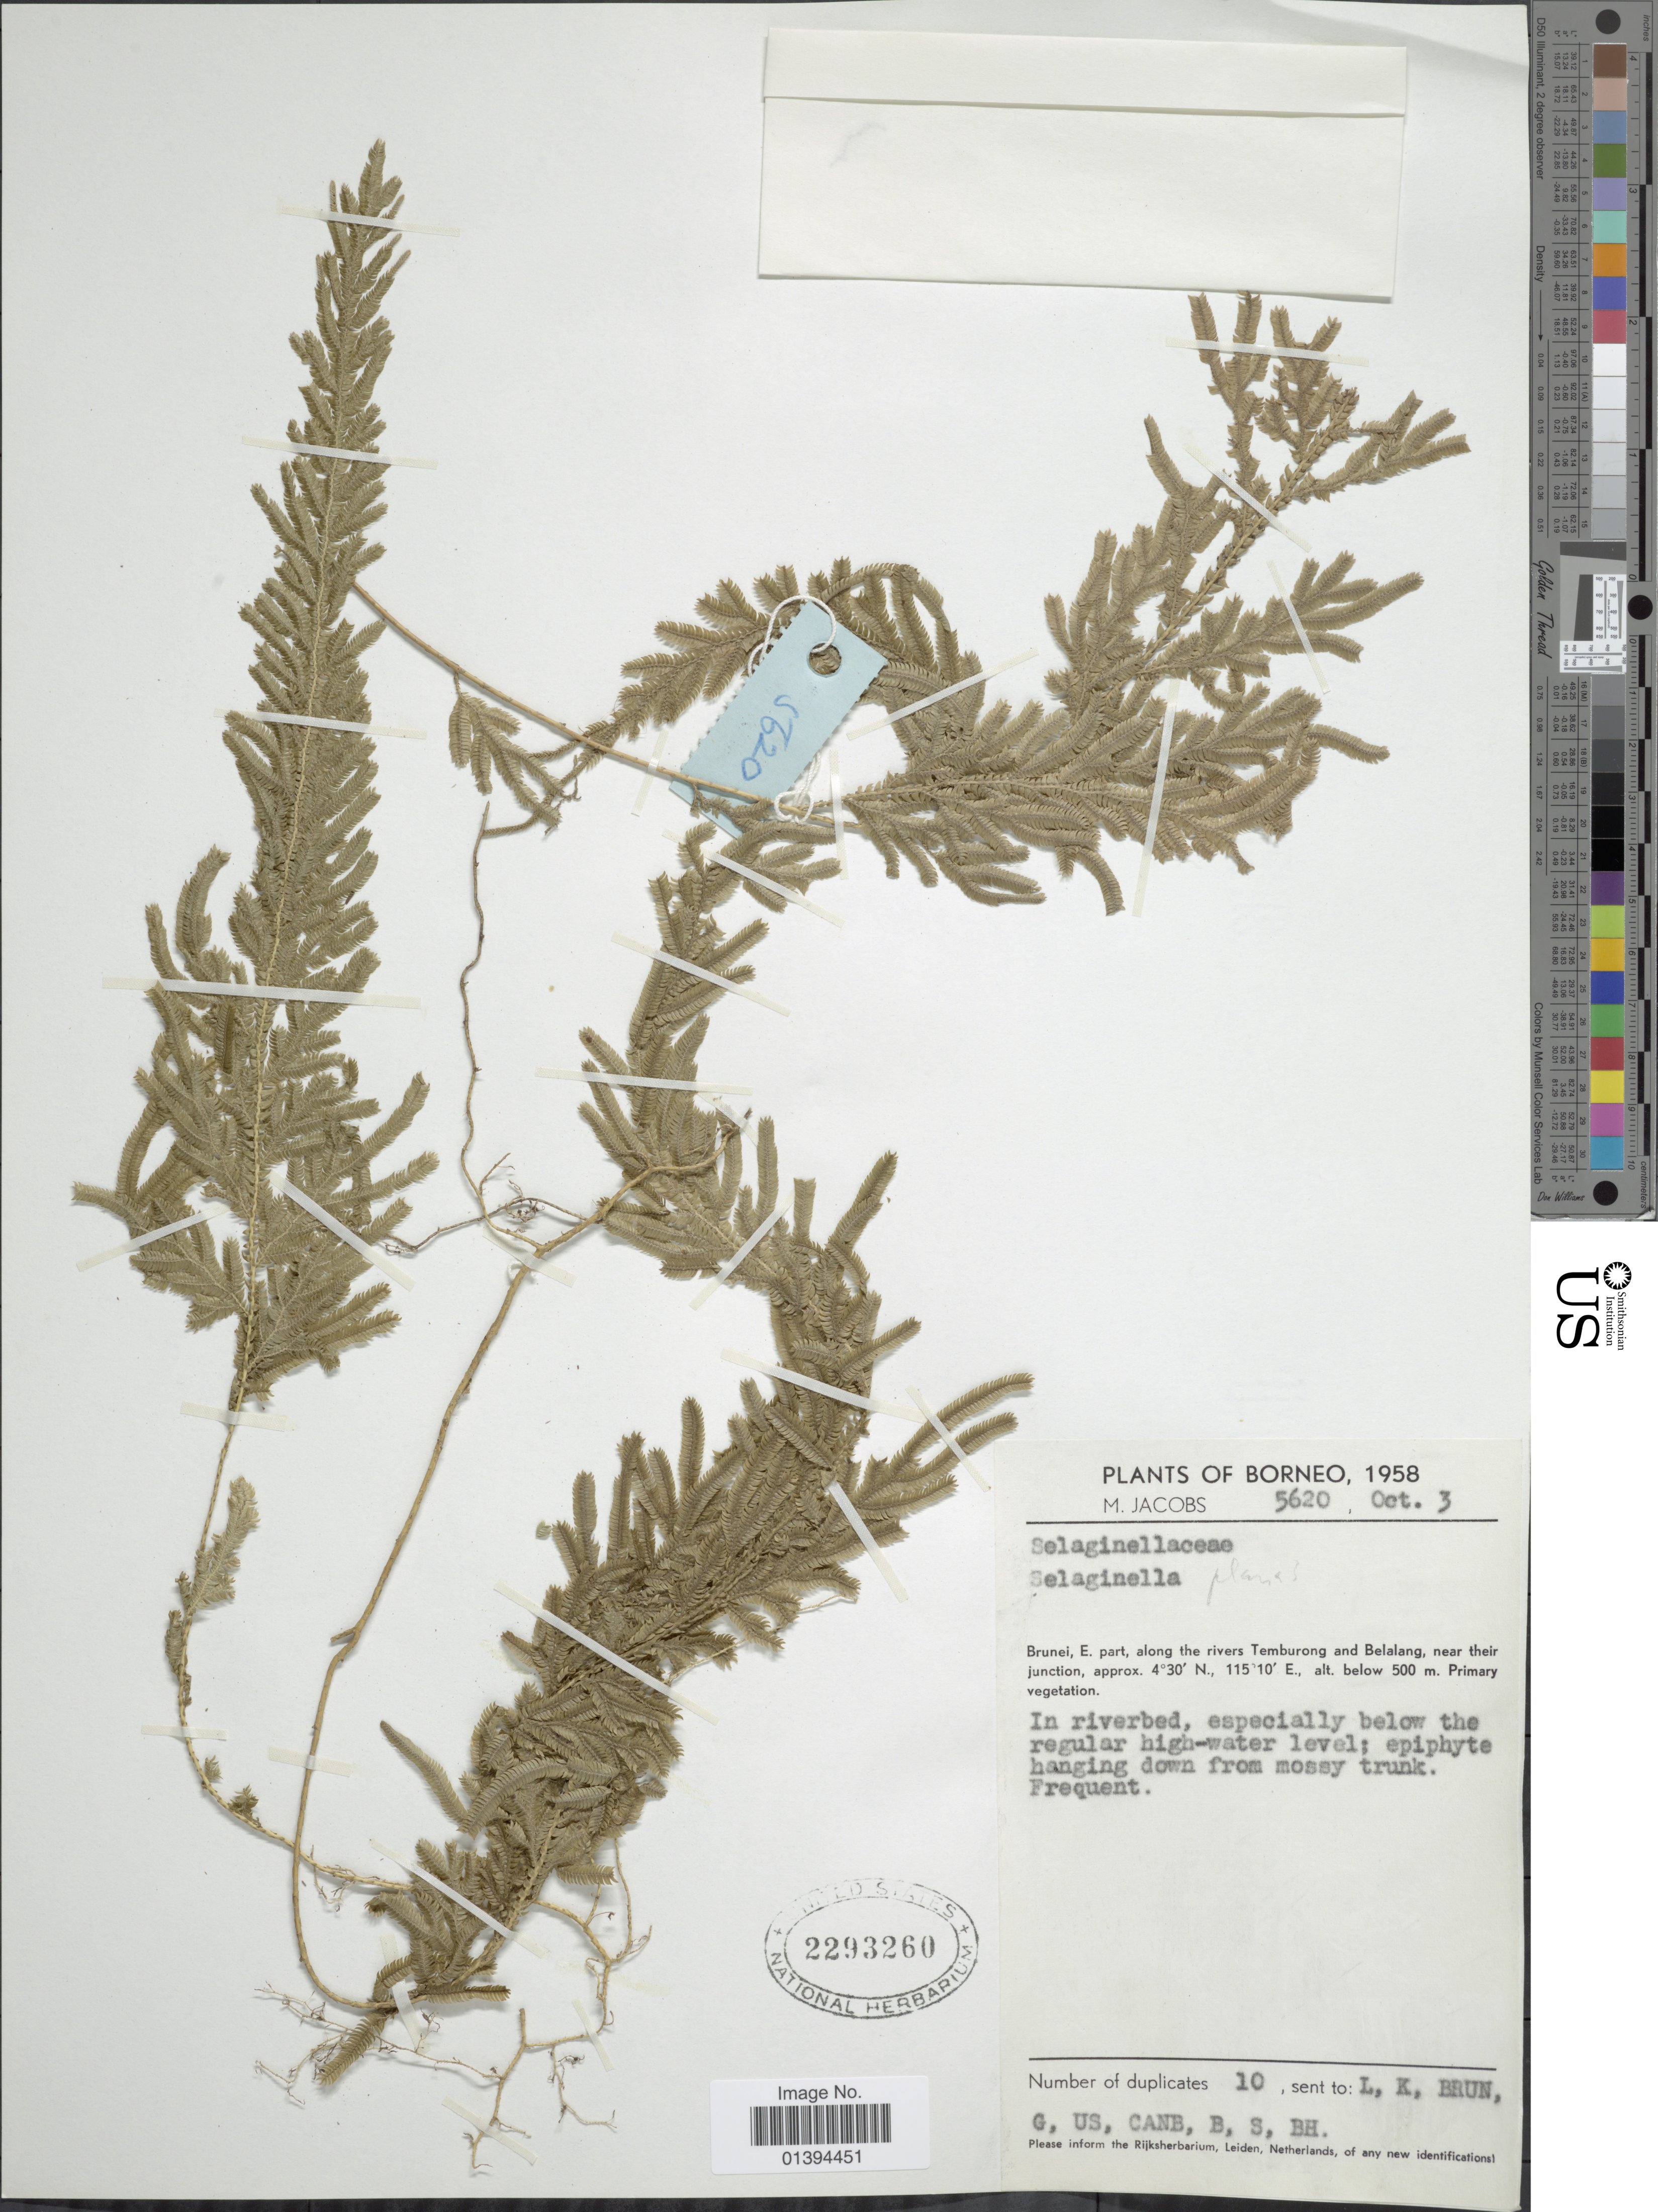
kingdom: Plantae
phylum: Tracheophyta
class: Lycopodiopsida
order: Selaginellales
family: Selaginellaceae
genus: Selaginella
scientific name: Selaginella sp.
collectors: M. Jacobs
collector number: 5620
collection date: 1958-10-03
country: Brunei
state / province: Brunei and Muara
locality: Borneo, Brunei, E. part, along the rivers Temburong and Belalang, near their junction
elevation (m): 500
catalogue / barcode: US 2293260